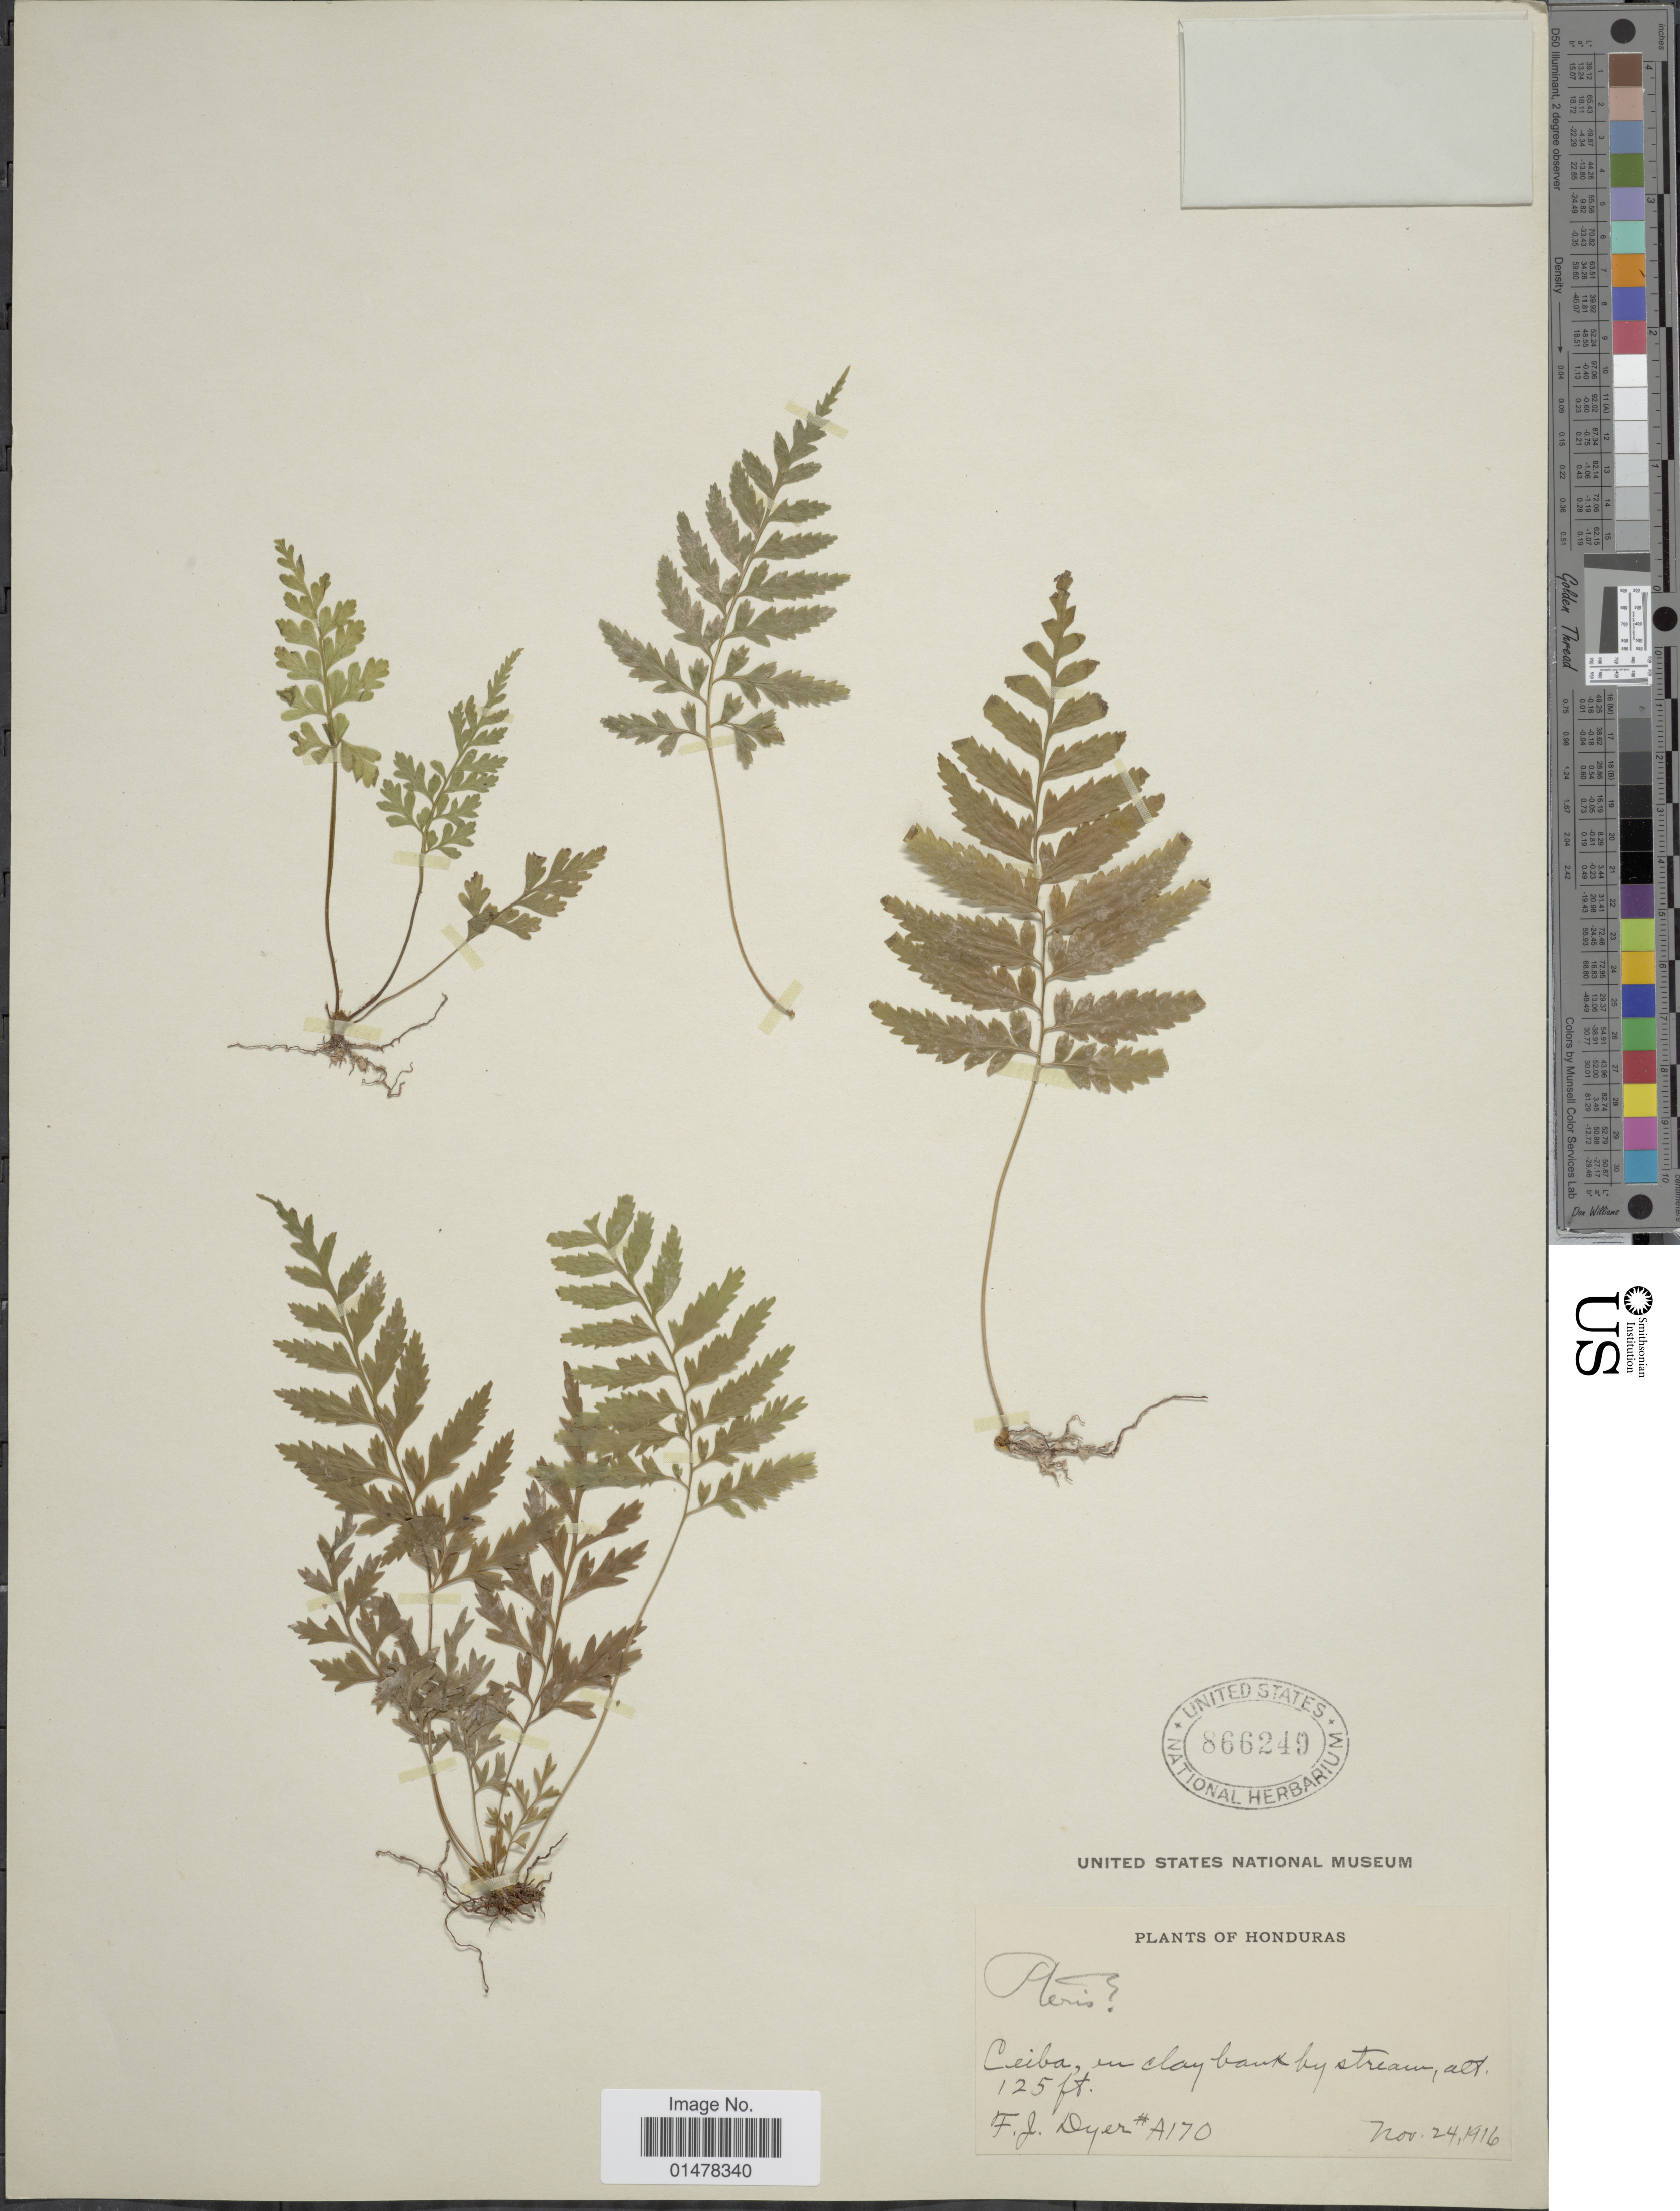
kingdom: Plantae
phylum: Tracheophyta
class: Polypodiopsida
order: Polypodiales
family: Pteridaceae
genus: Pteris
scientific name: Pteris sp.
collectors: F. J. Dyer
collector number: A170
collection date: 1916-11-24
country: Honduras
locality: Plants of Honduras, Ceiba, on clay bank by stream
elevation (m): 38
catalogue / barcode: US 866249